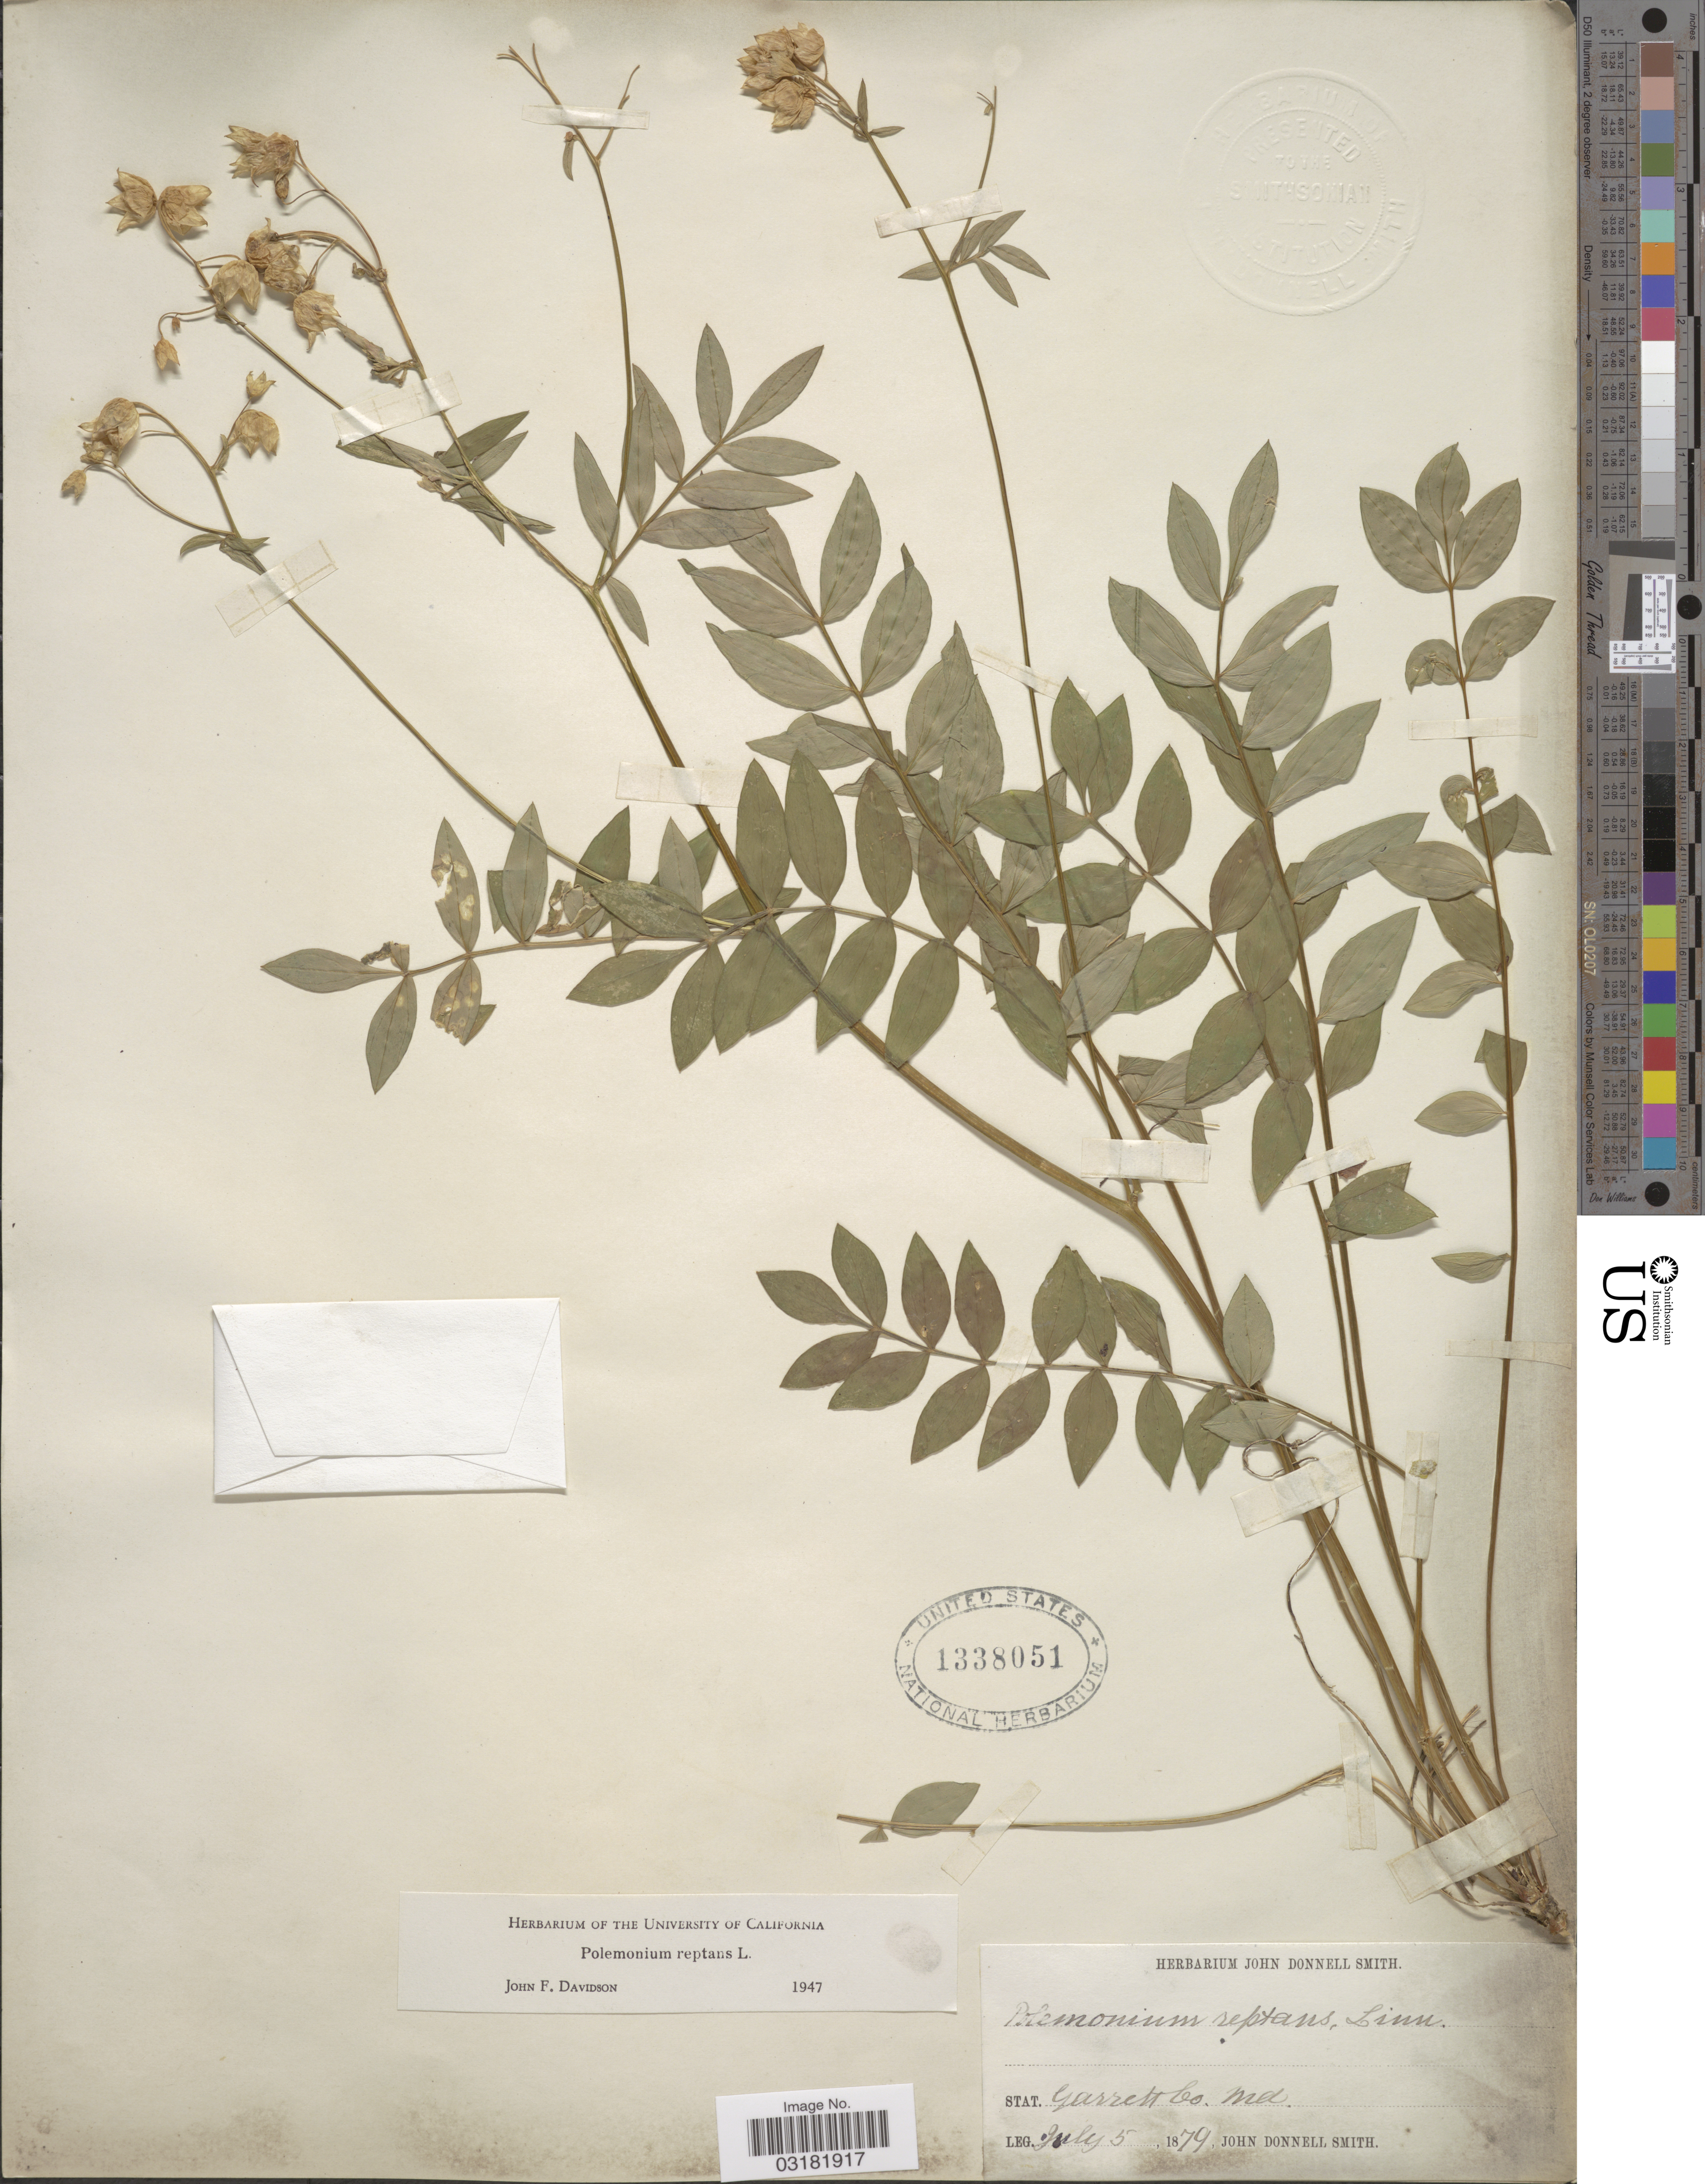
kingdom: Plantae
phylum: Tracheophyta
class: Magnoliopsida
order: Ericales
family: Polemoniaceae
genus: Polemonium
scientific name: Polemonium reptans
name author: L.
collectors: J. Donnell Smith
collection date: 1879-07-05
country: United States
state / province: Maryland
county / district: Garrett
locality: Stat. Garrett Co., Cal.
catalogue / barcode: US 1338051